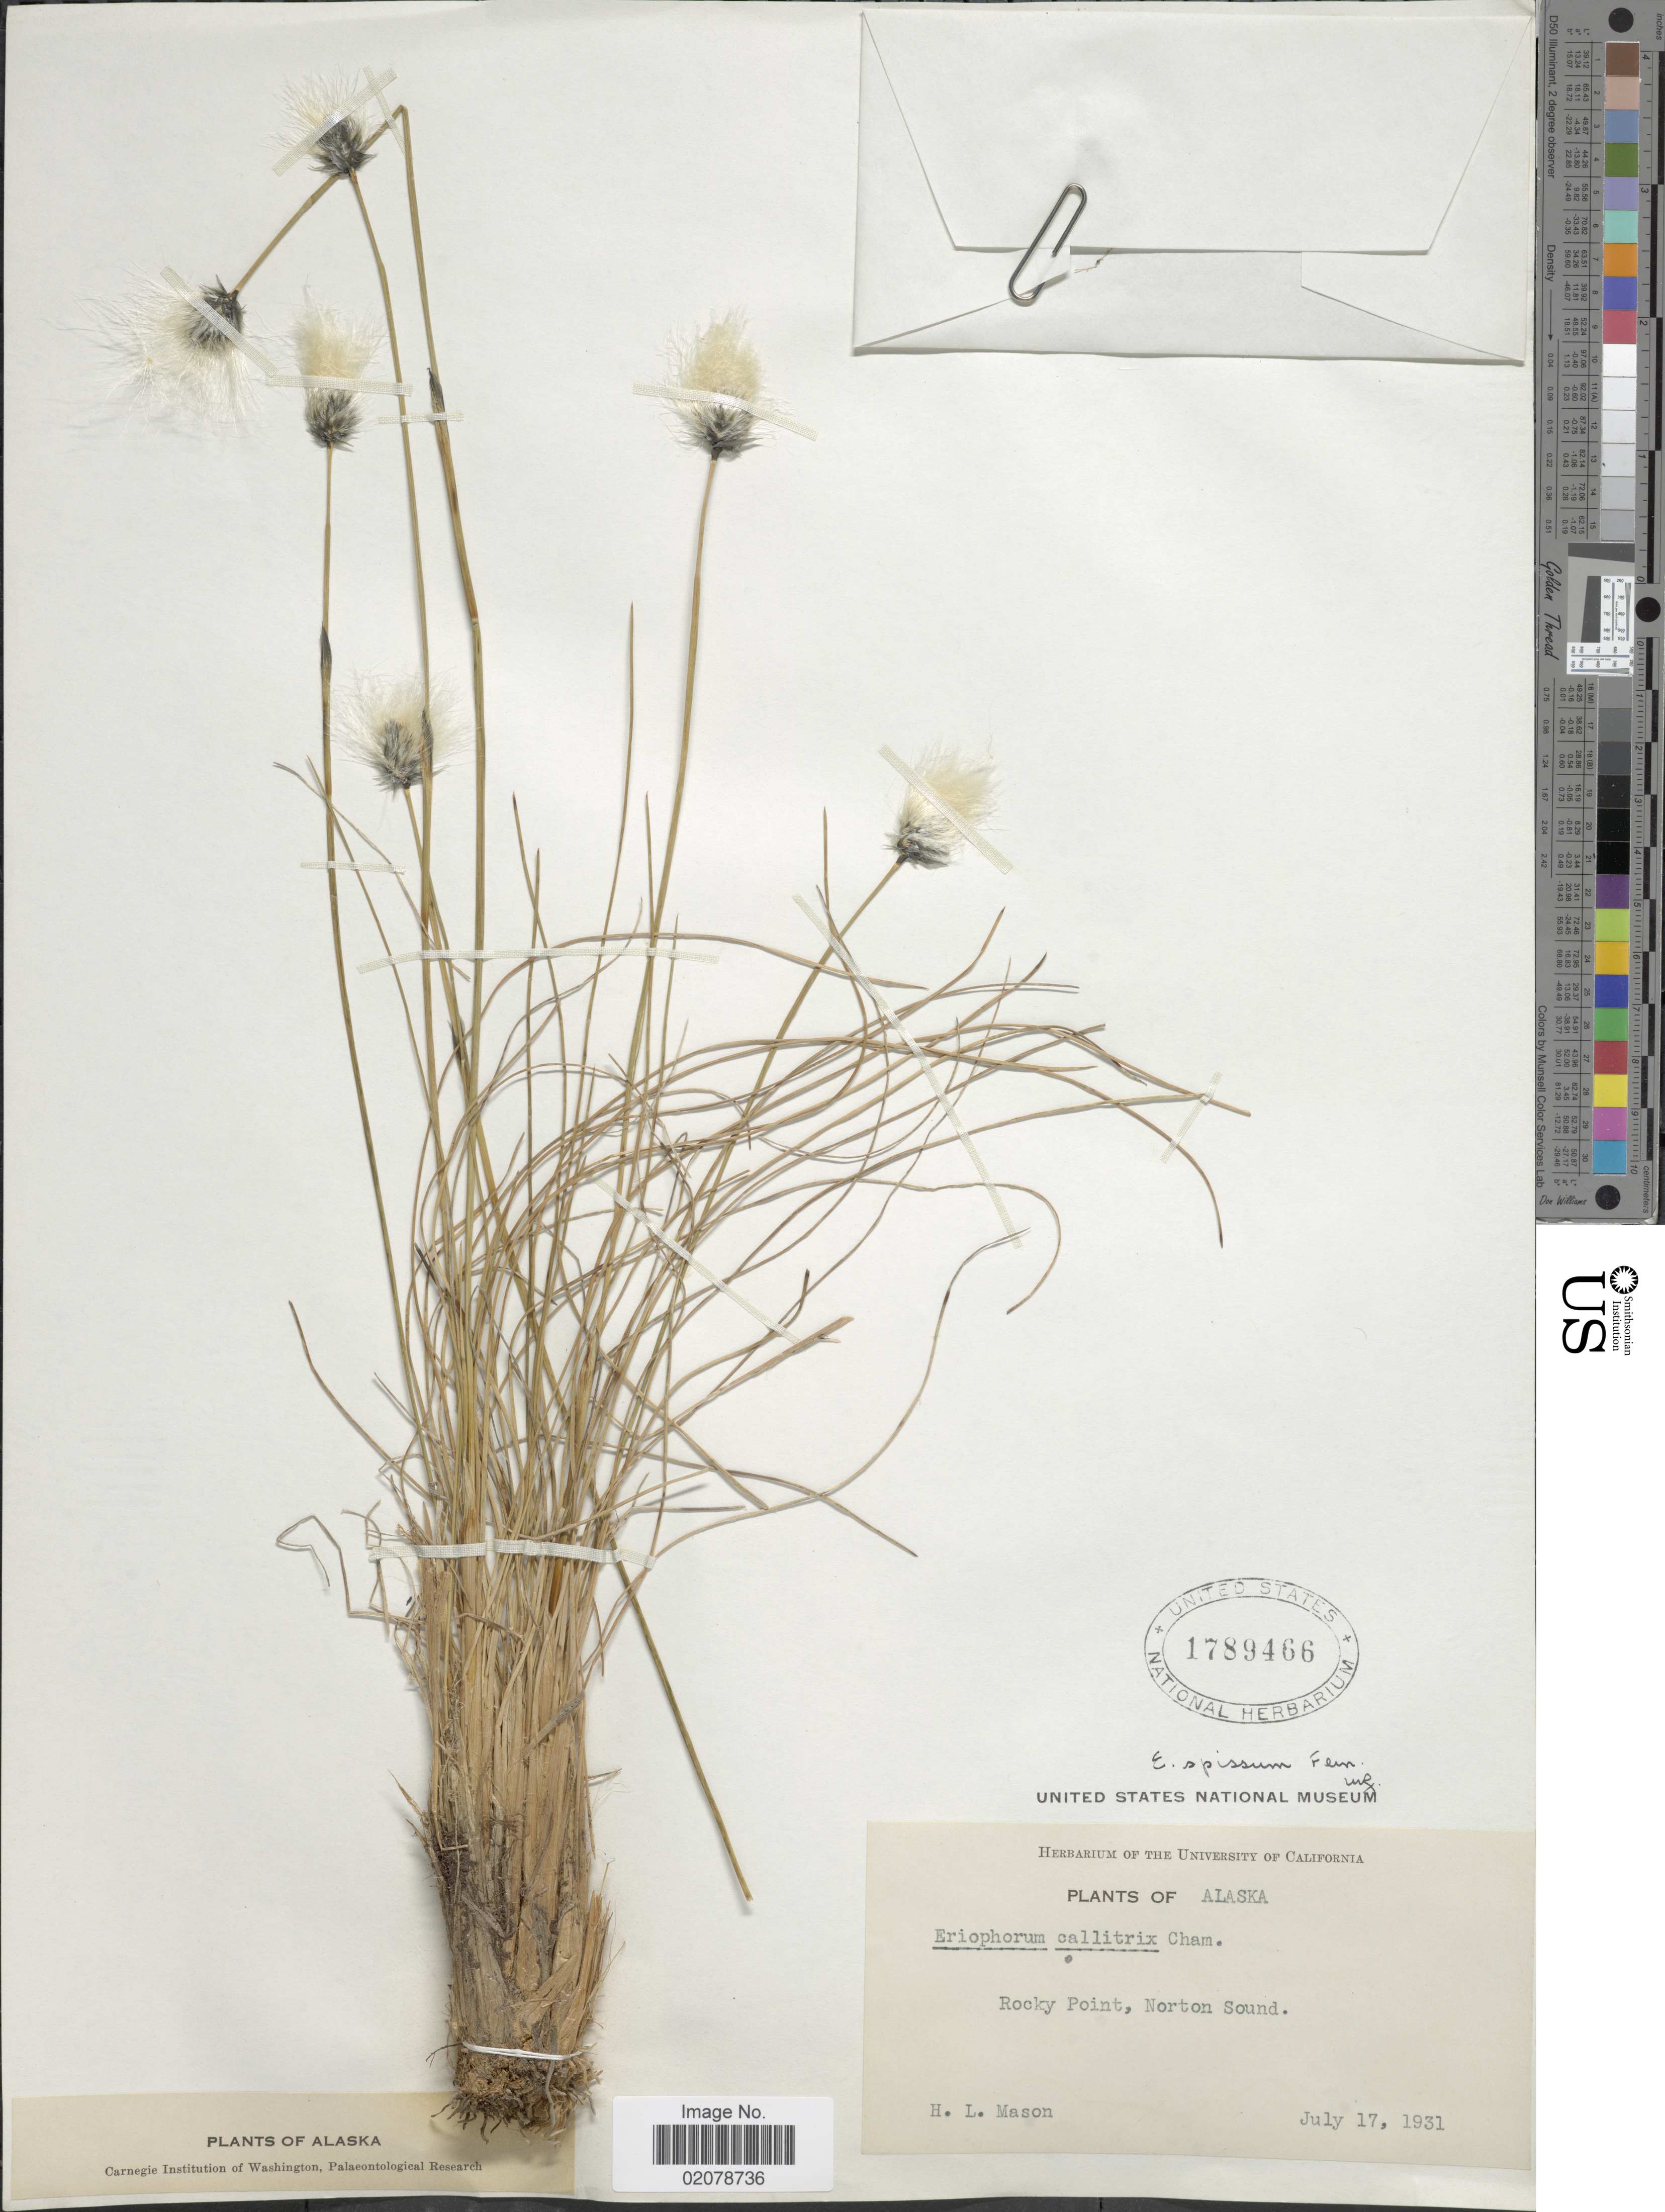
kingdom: Plantae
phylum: Tracheophyta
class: Liliopsida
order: Poales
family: Cyperaceae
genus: Eriophorum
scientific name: Eriophorum vaginatum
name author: L.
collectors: H. L. Mason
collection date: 1931-07-17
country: United States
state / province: Alaska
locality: Rocky Point, Norton Sound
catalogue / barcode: US 1789466